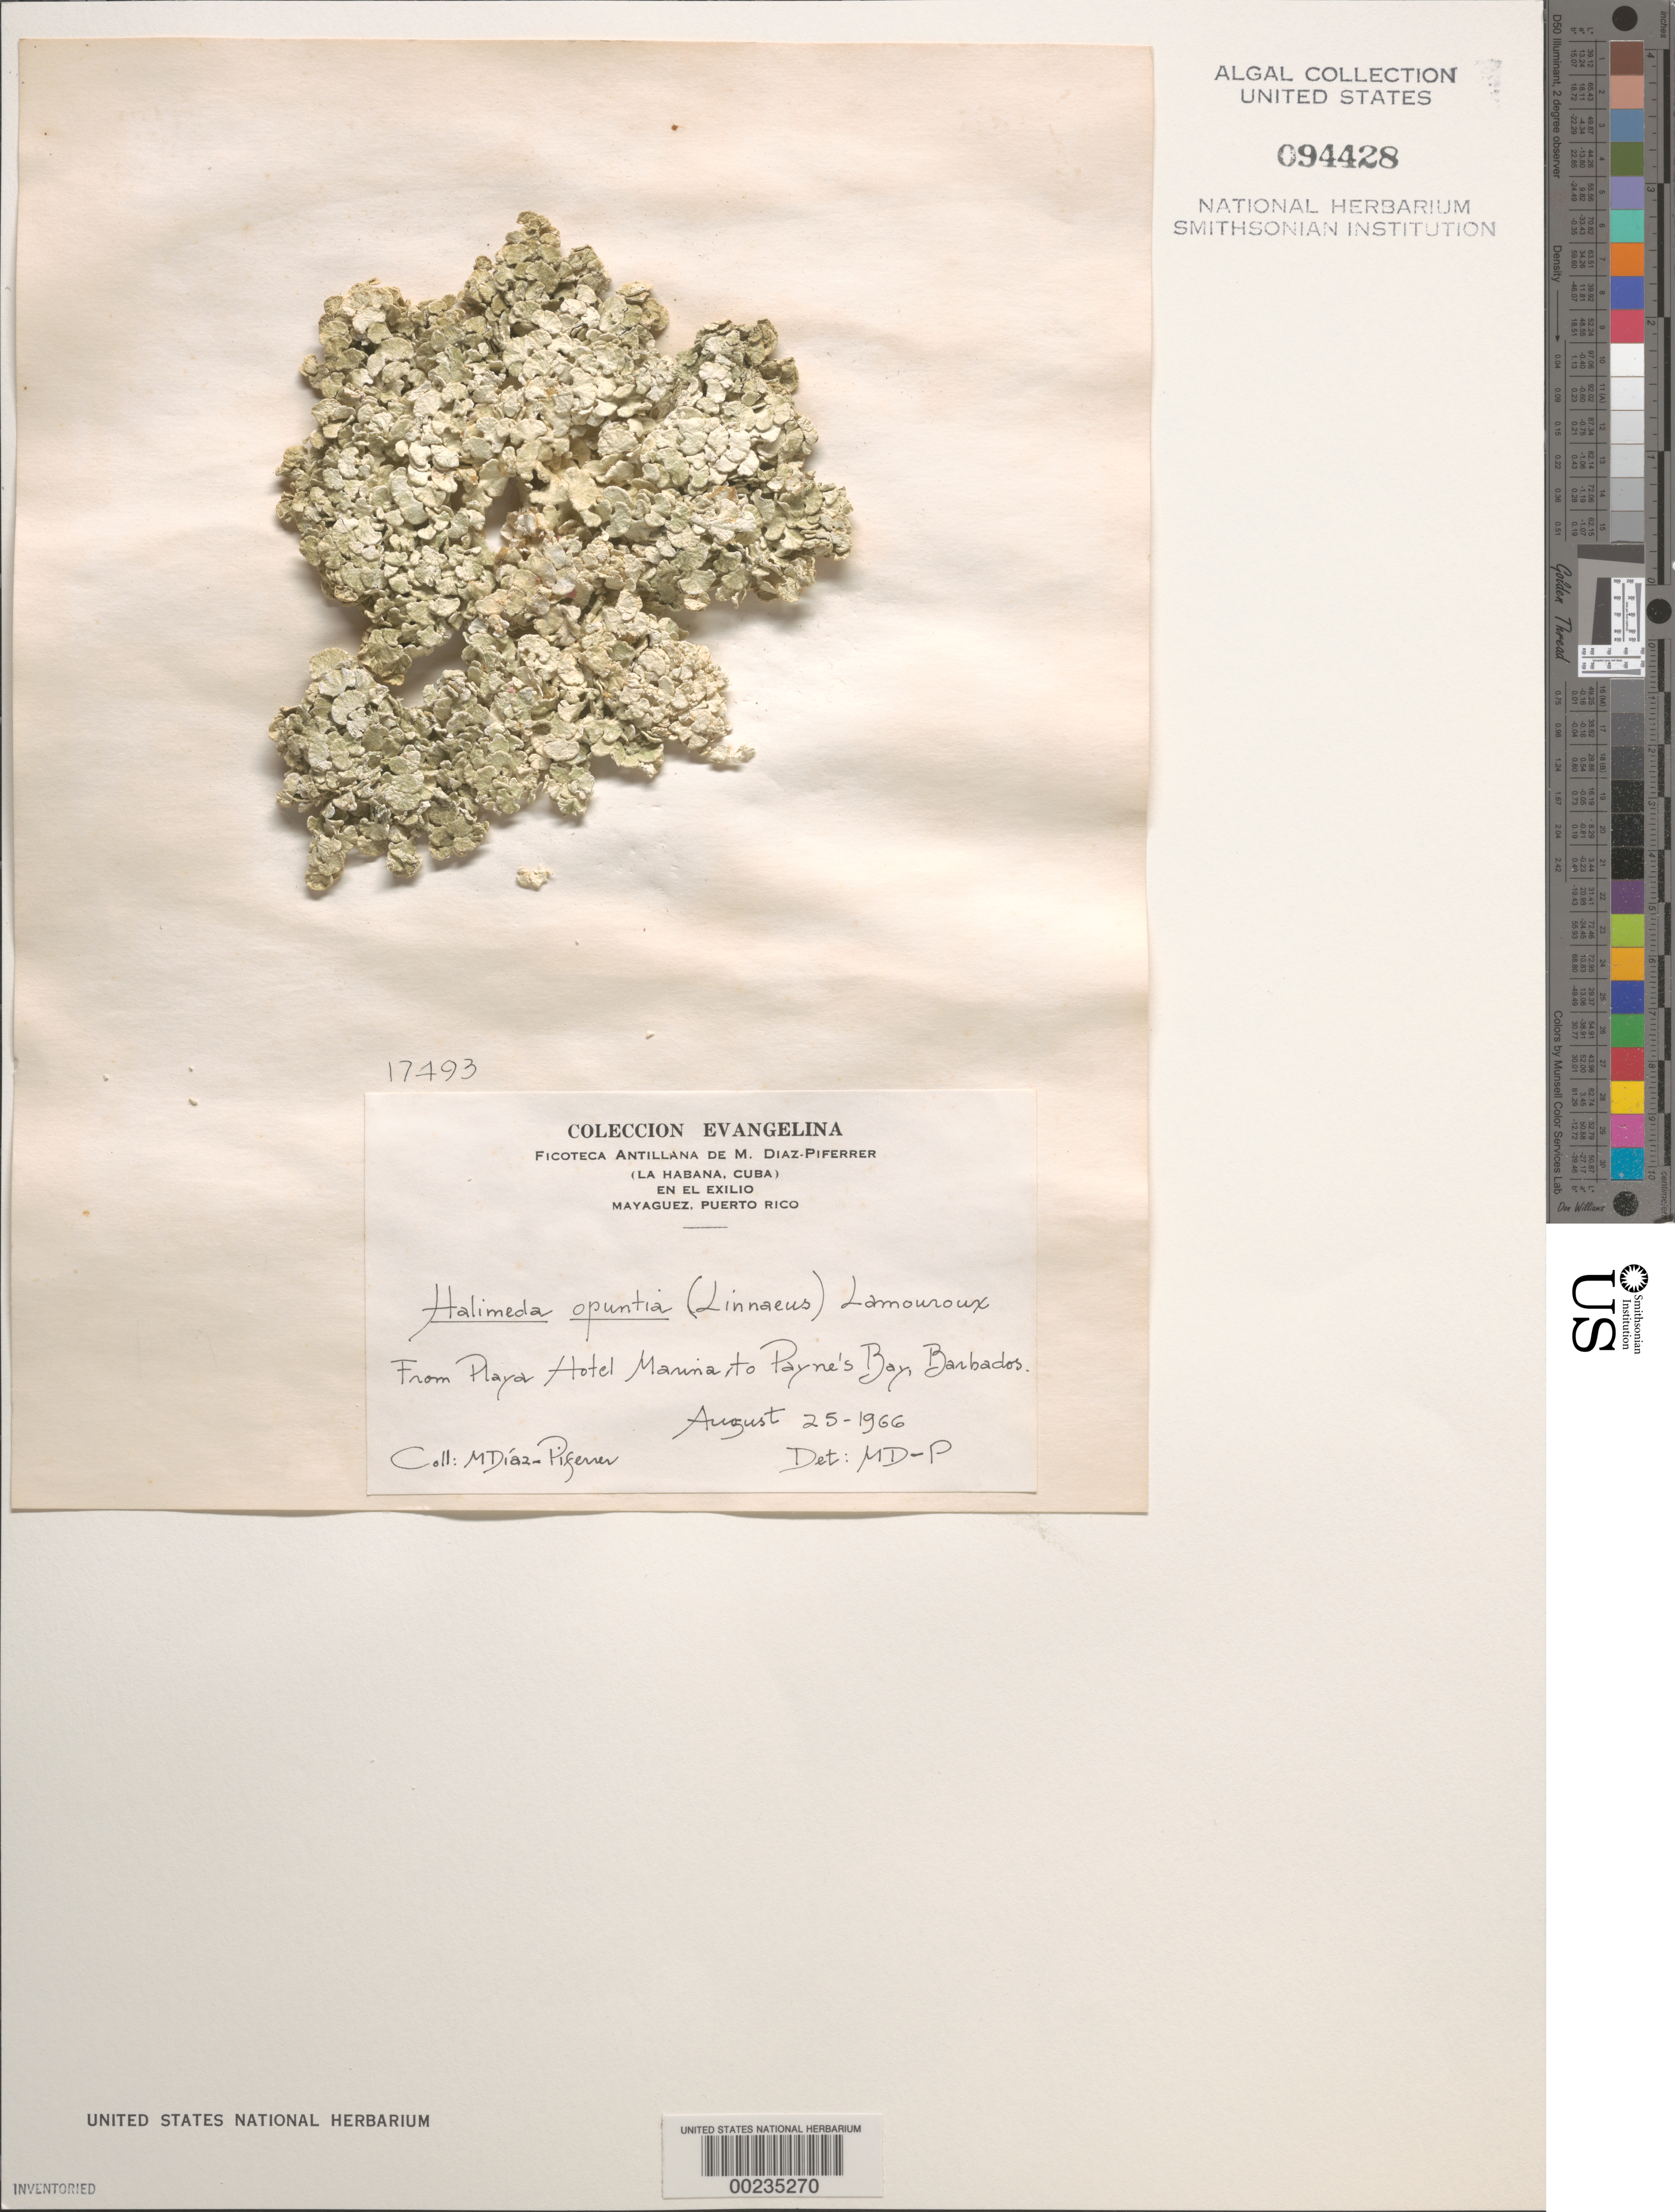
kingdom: Plantae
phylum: Chlorophyta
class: Ulvophyceae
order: Bryopsidales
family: Halimedaceae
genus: Halimeda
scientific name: Halimeda opuntia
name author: (L.) J.V.Lamouroux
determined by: Diaz-Piferrer, M.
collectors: M. Diaz-Piferrer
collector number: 17493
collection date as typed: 25 Aug 1966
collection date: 1966-08-25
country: Barbados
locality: From Hotel Marina Beach to Payne's Bay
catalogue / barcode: US 94428